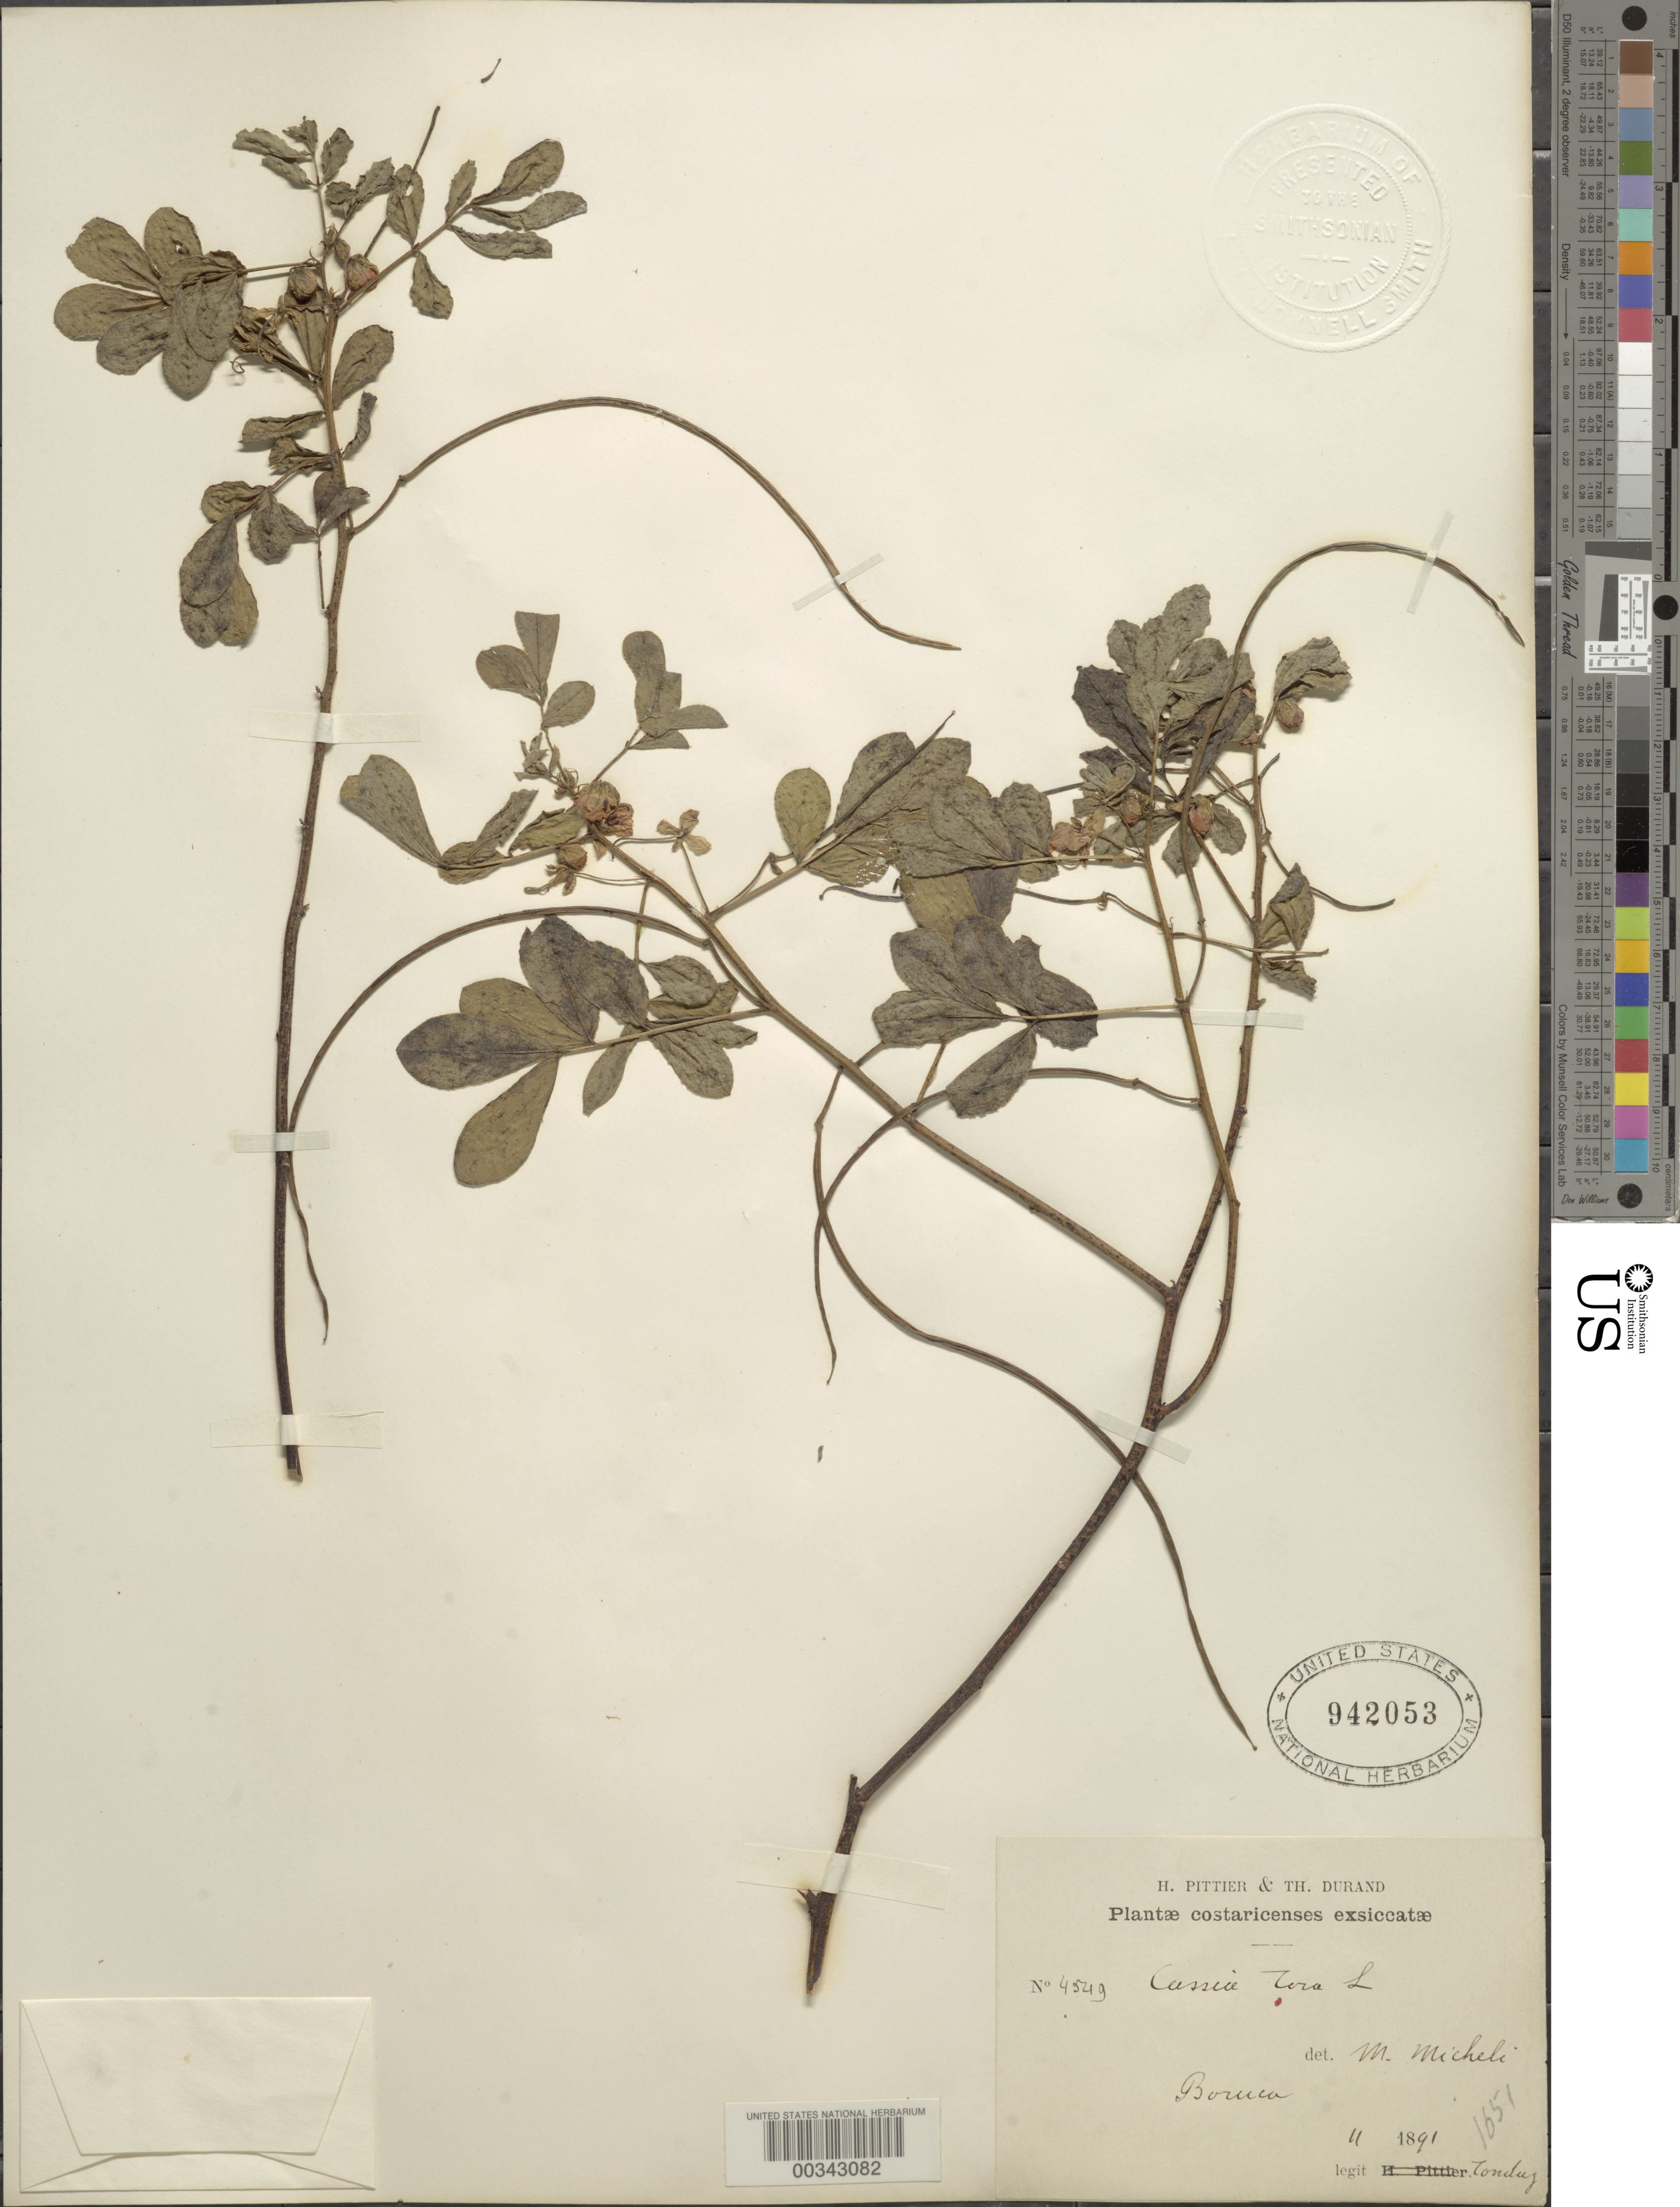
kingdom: Plantae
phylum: Tracheophyta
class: Magnoliopsida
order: Fabales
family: Fabaceae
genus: Senna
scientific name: Senna obtusifolia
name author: (L.) H.S. Irwin & Barneby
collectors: A. Tonduz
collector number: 4549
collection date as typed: Nov 1891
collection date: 1891-11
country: Costa Rica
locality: Boruca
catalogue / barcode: US 942053